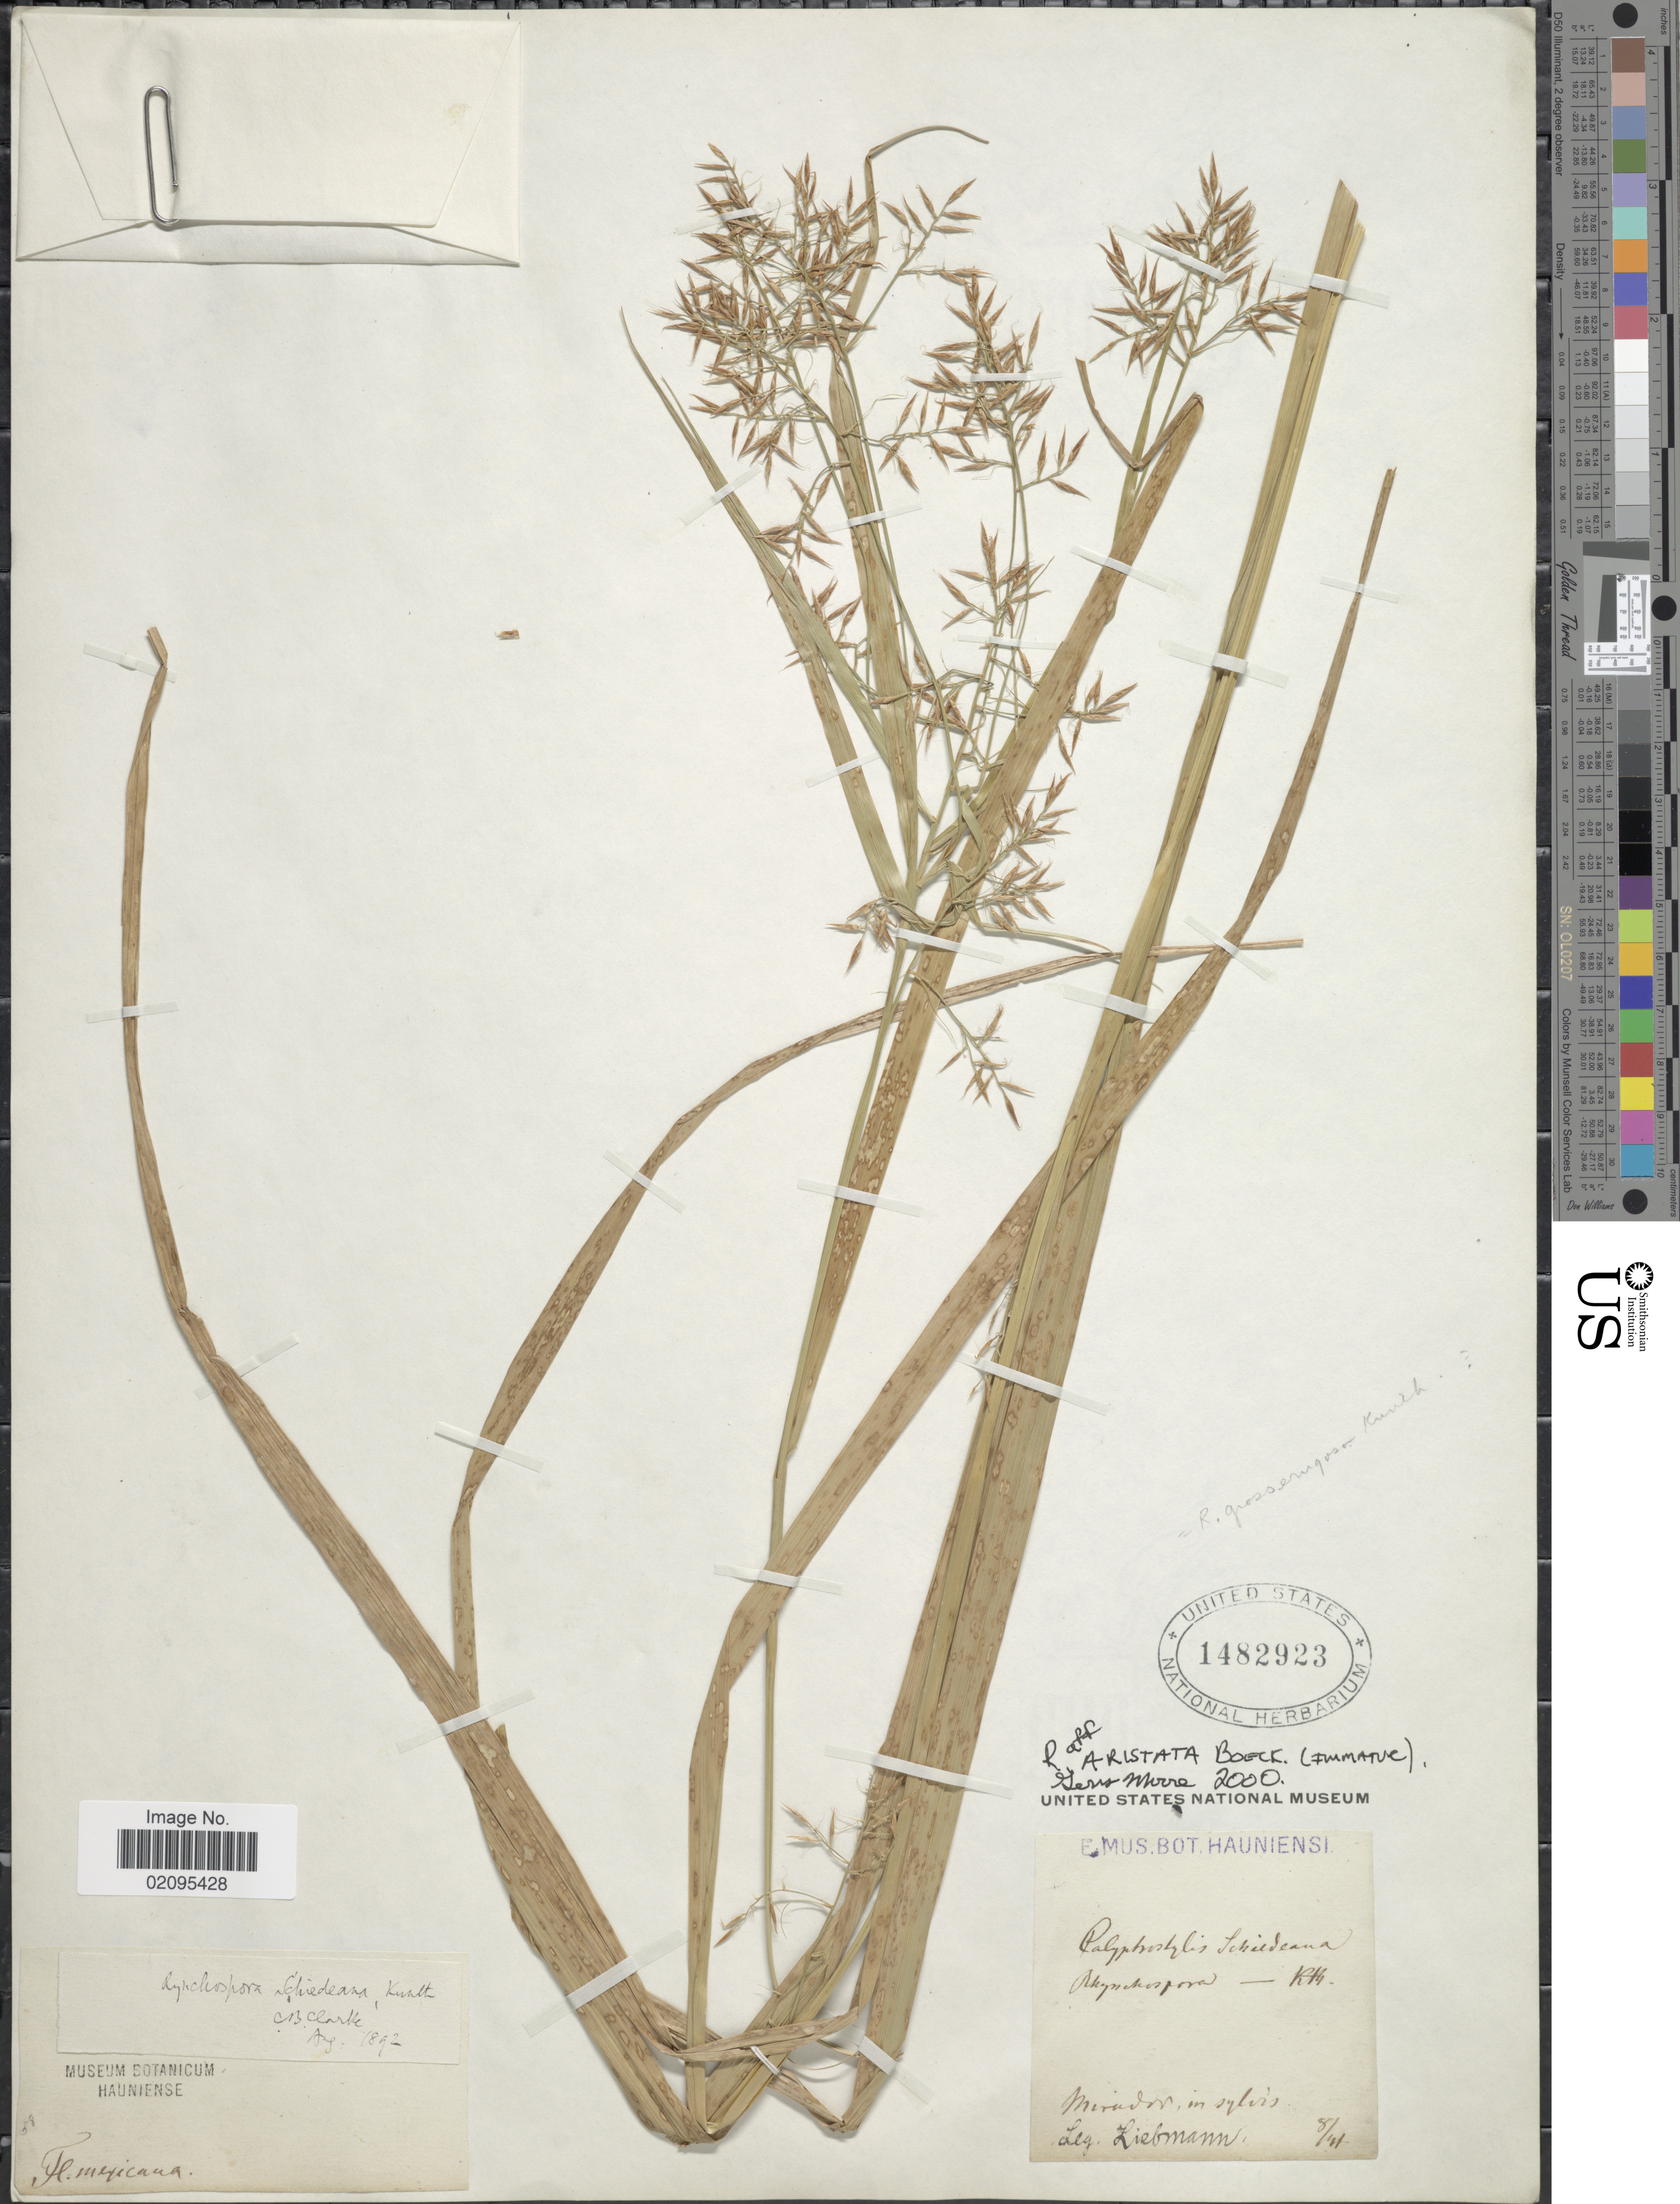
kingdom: Plantae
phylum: Tracheophyta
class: Liliopsida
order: Poales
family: Cyperaceae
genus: Rhynchospora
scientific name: Rhynchospora aristata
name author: Boeckeler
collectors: Liebmann, --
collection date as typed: Transcribed d/m/y: /8/41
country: Mexico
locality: Te Mexicana, Mirador, in sylvis.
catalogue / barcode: US 1482923